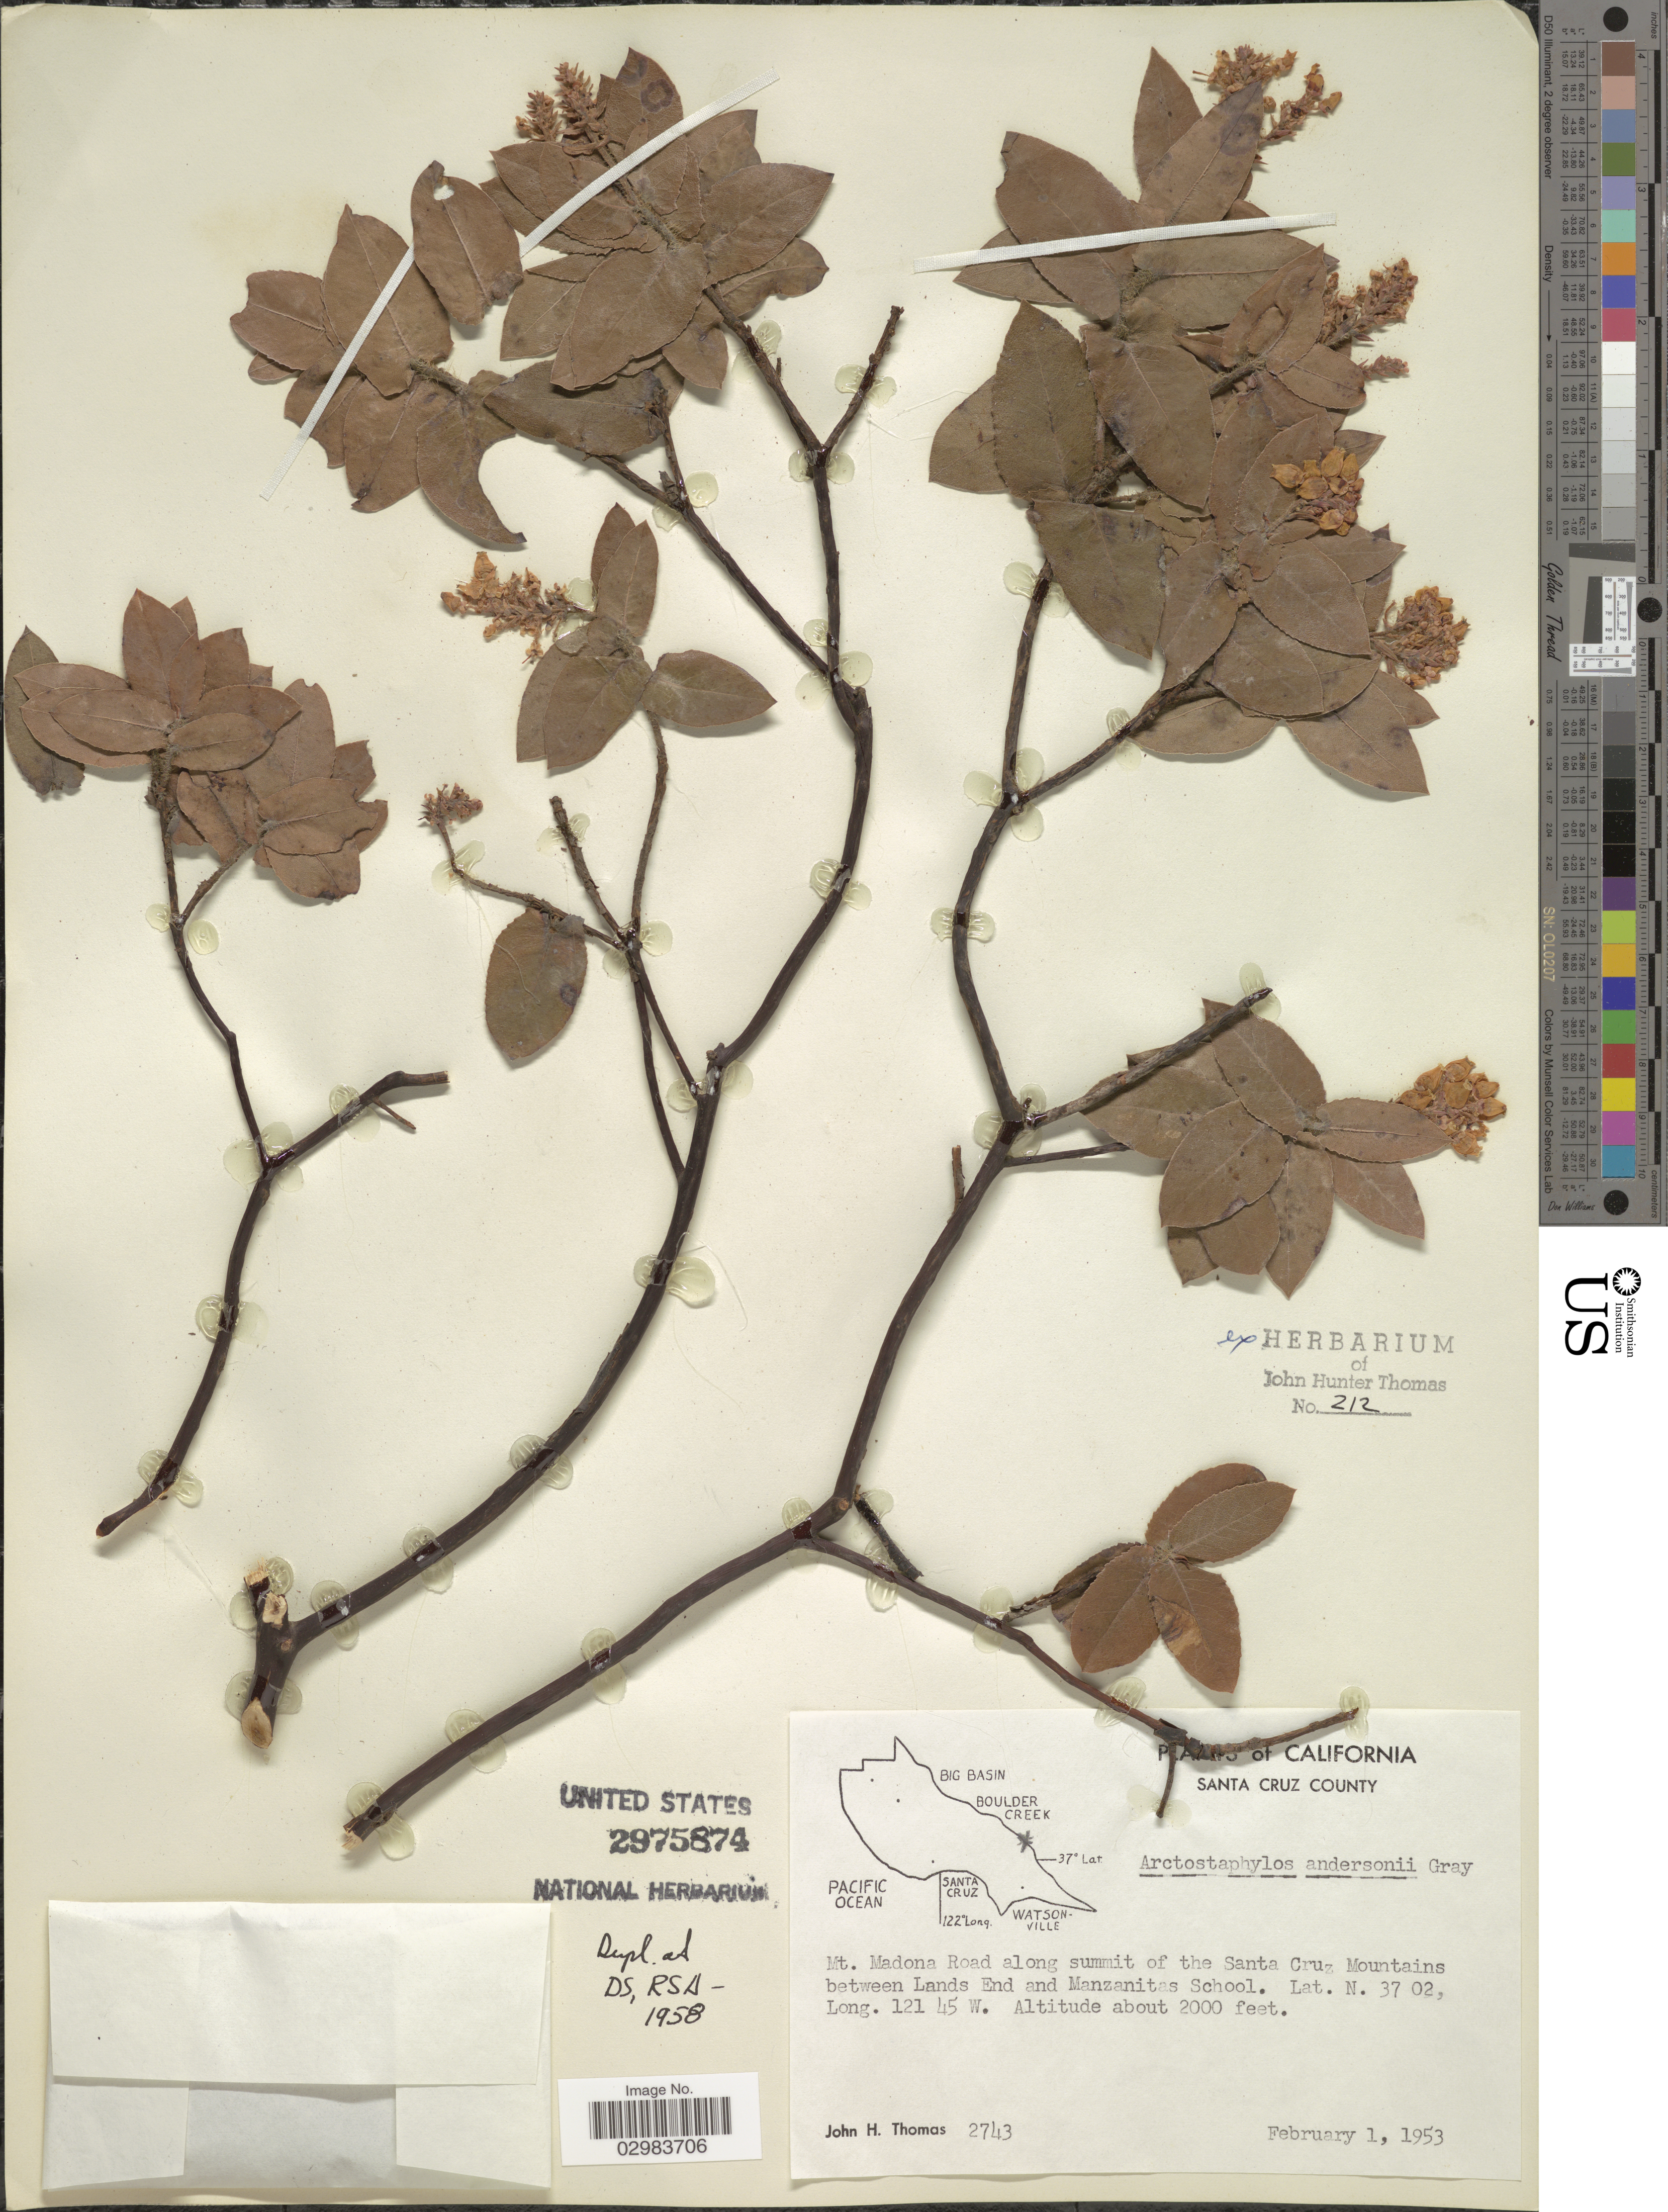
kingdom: Plantae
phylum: Tracheophyta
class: Magnoliopsida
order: Ericales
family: Ericaceae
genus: Arctostaphylos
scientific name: Arctostaphylos andersonii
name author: A. Gray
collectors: J. H. Thomas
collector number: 2743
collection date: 1953-02-01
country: United States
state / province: California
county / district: Santa Cruz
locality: Santa Cruz County. Mt. Madona Road along summit of the Santa Cruz Mountains between Lands End and Manzanitas School.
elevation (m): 610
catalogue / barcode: US 2975874